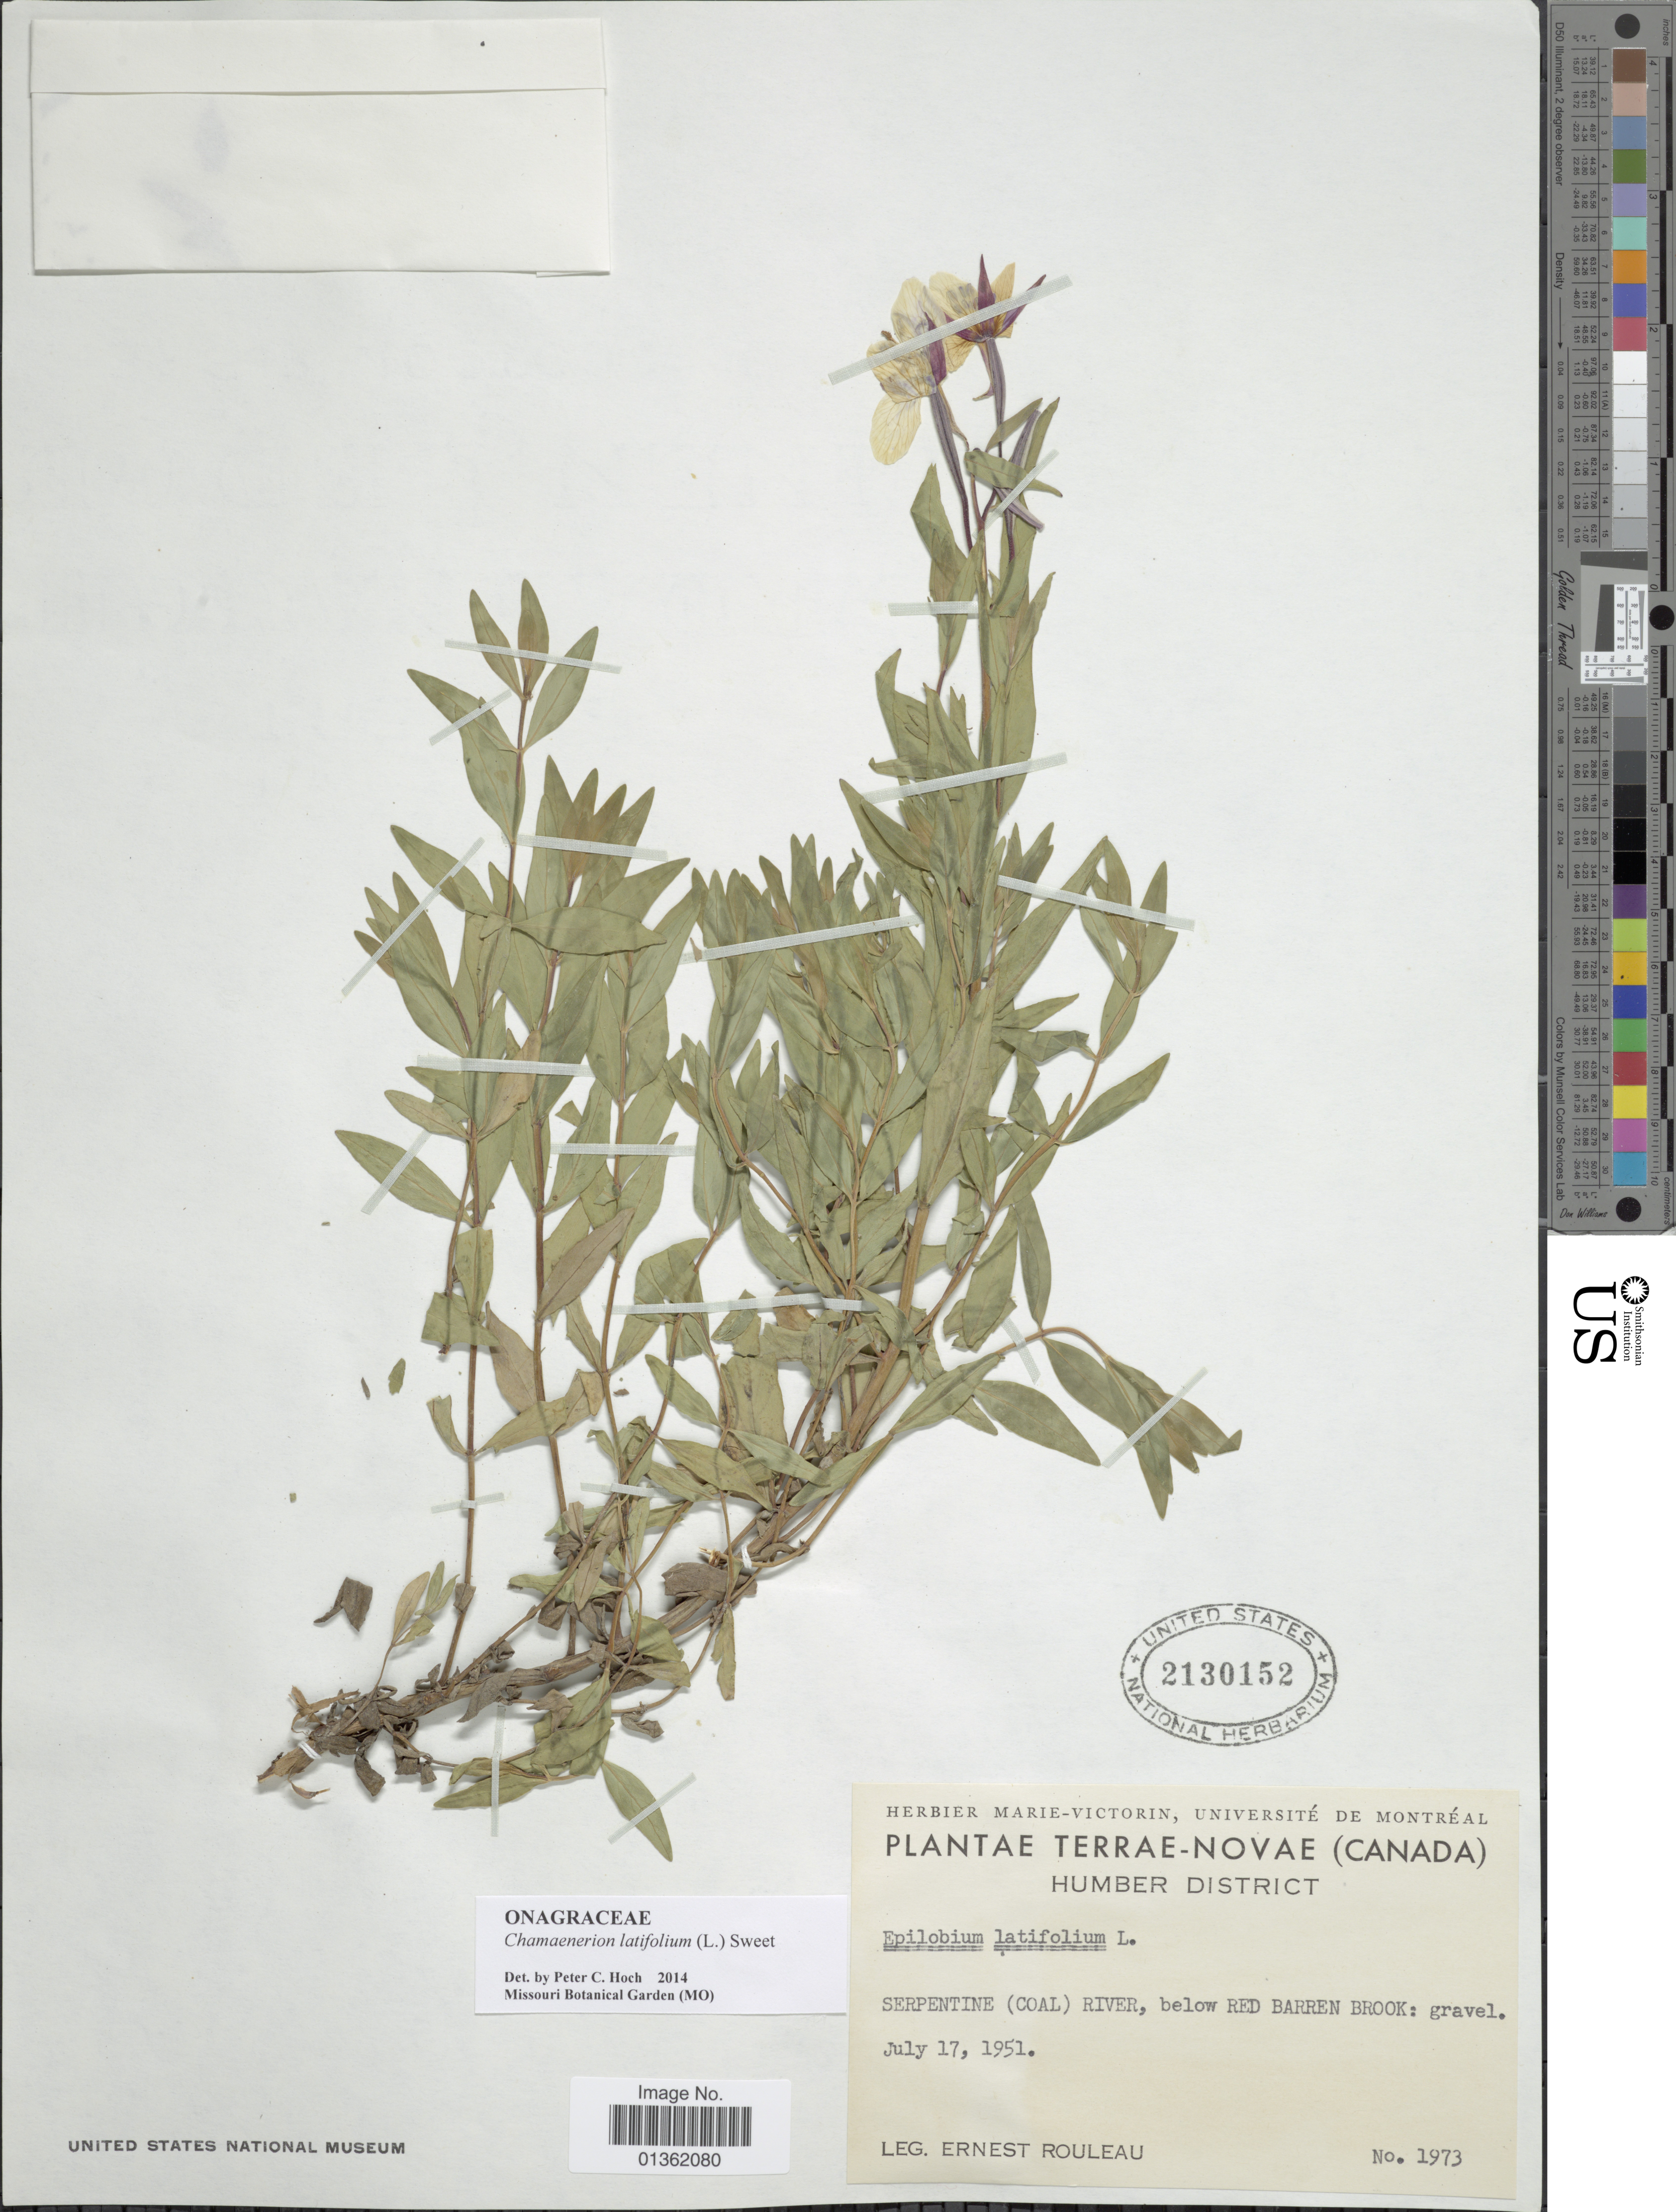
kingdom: Plantae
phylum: Tracheophyta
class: Magnoliopsida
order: Myrtales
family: Onagraceae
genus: Chamaenerion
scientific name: Chamaenerion latifolium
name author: (L.) Th. Fr. & Lange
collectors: J. Rouleau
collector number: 1973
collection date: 1951-07-17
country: Canada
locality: Terrae-Novae. Humber District. Serpentine (Coal) River, below Red Barren Brook: gravel.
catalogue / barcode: US 2130152